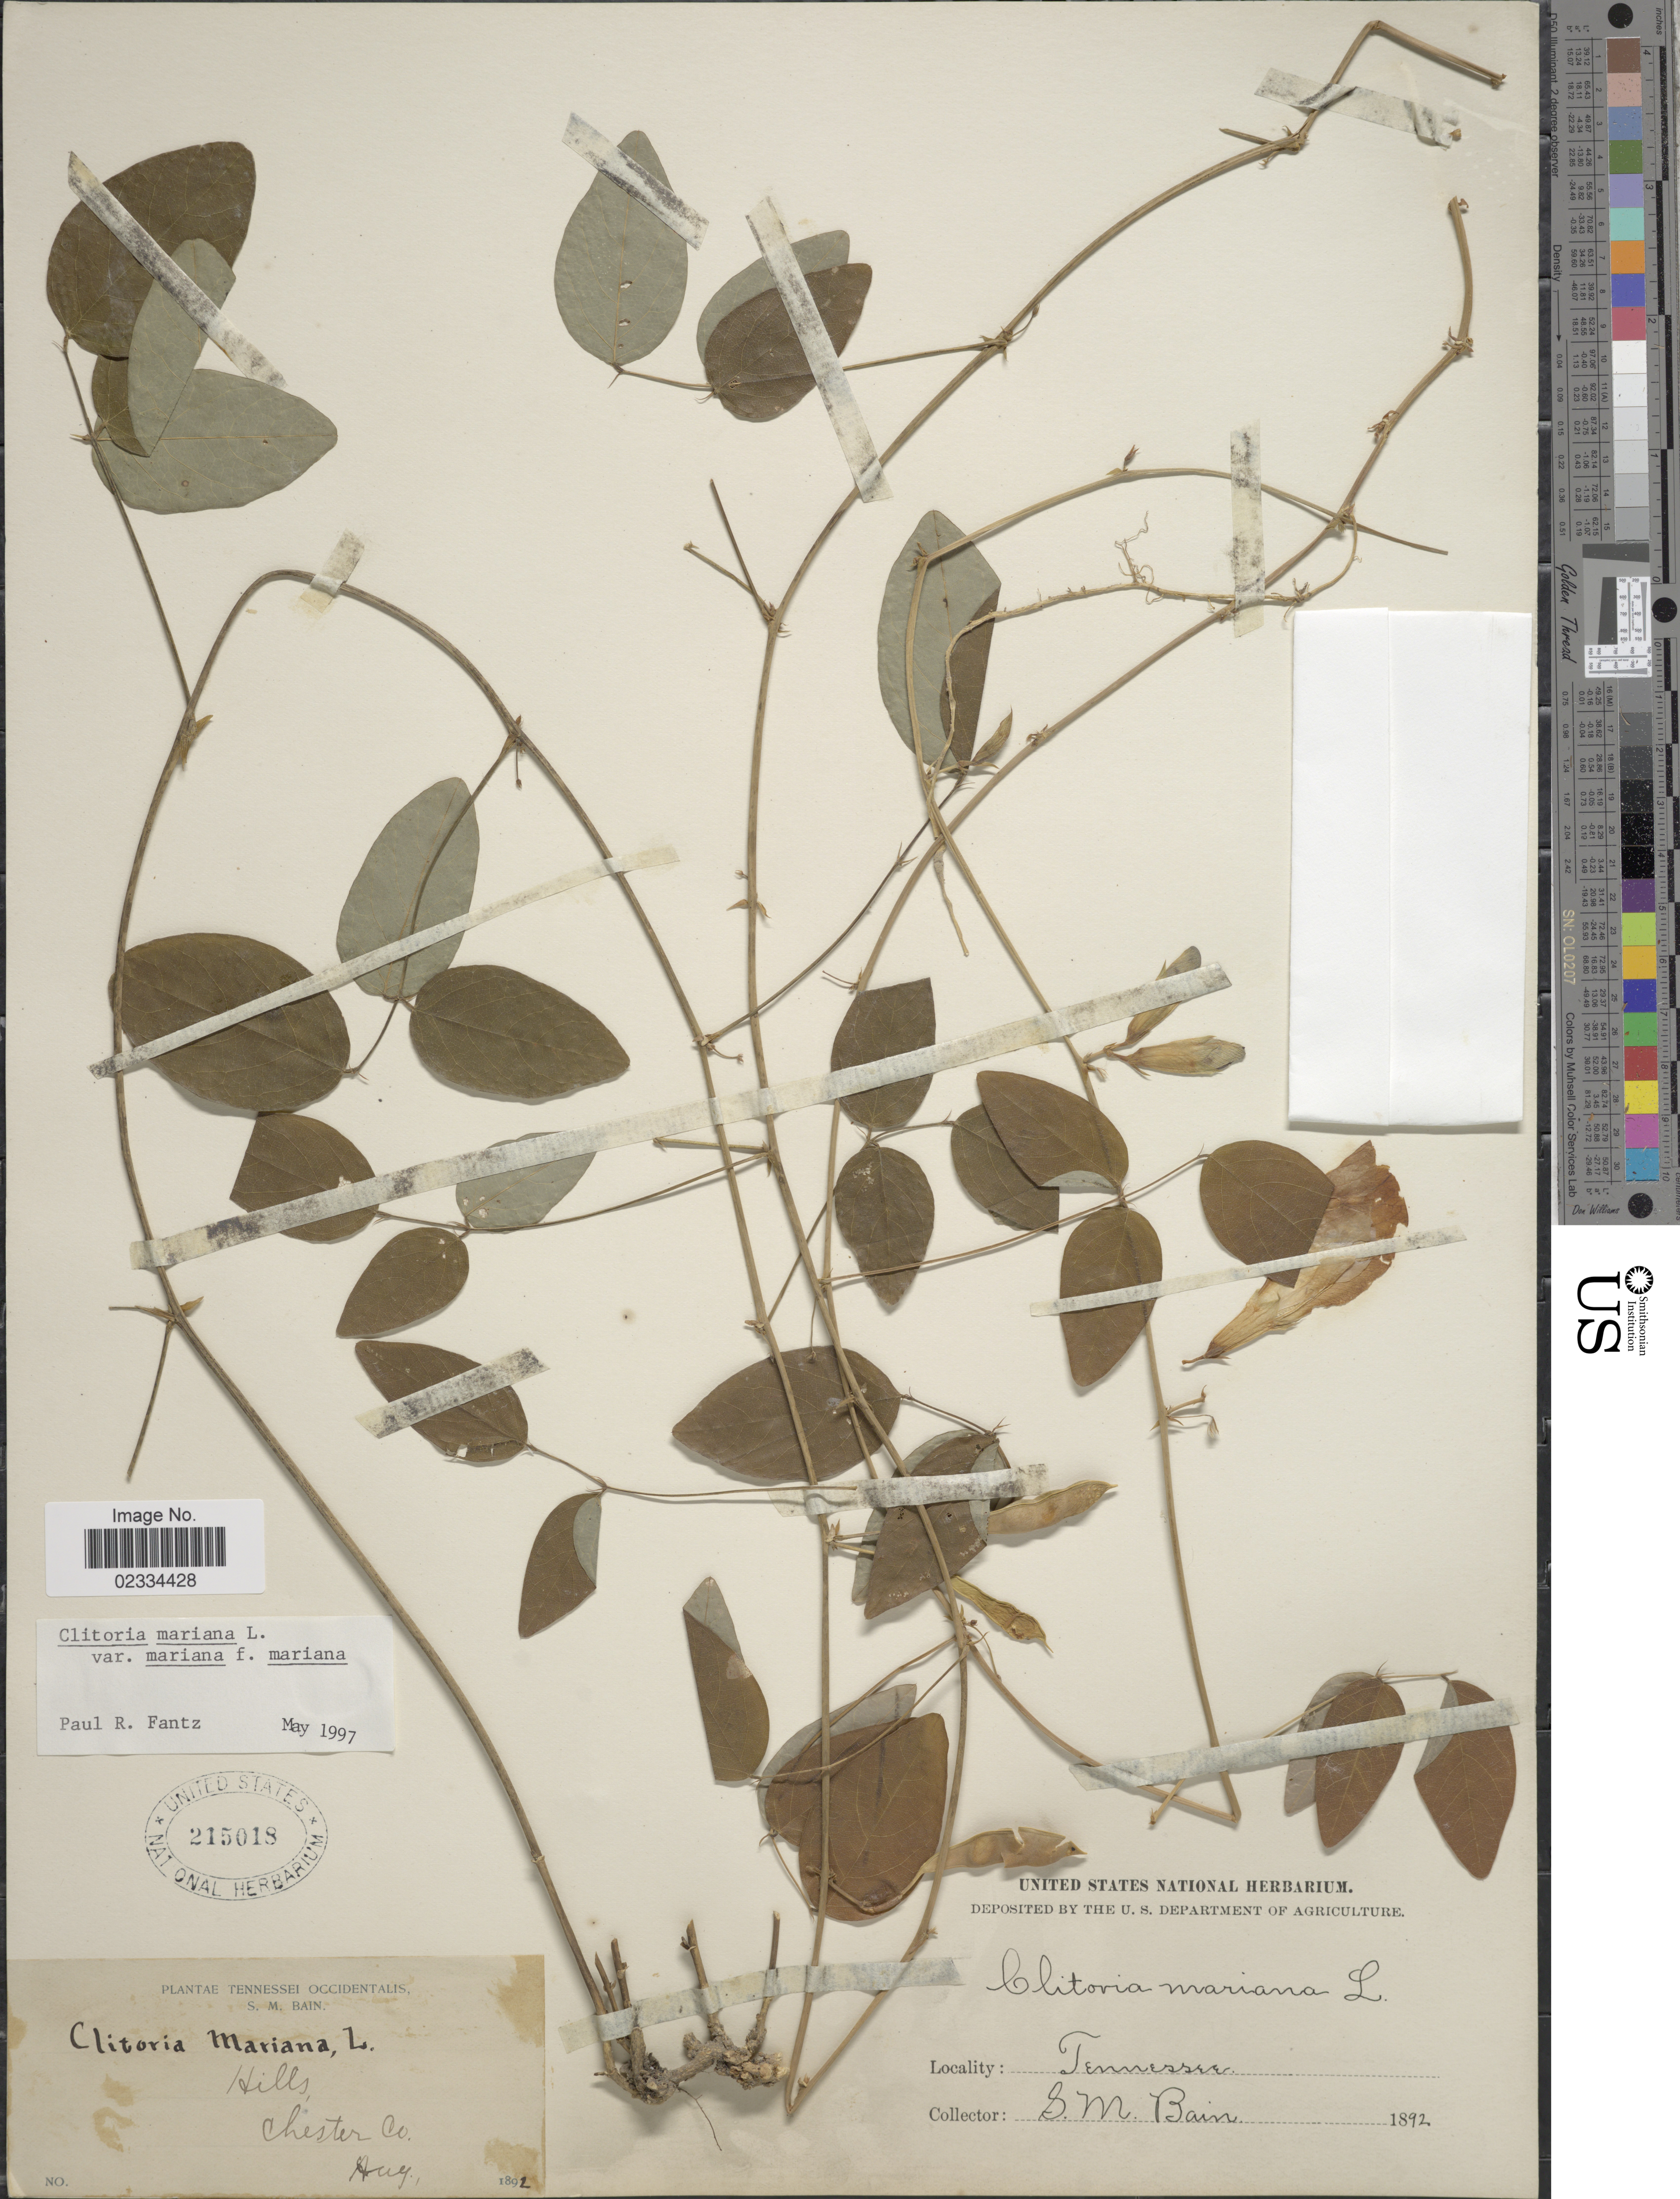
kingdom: Plantae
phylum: Tracheophyta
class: Magnoliopsida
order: Fabales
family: Fabaceae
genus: Clitoria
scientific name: Clitoria mariana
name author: L.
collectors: S. M. Bain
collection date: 1892-08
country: United States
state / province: Tennessee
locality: Tennessei Occidentalis. Hills, Chester Co.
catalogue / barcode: US 215018